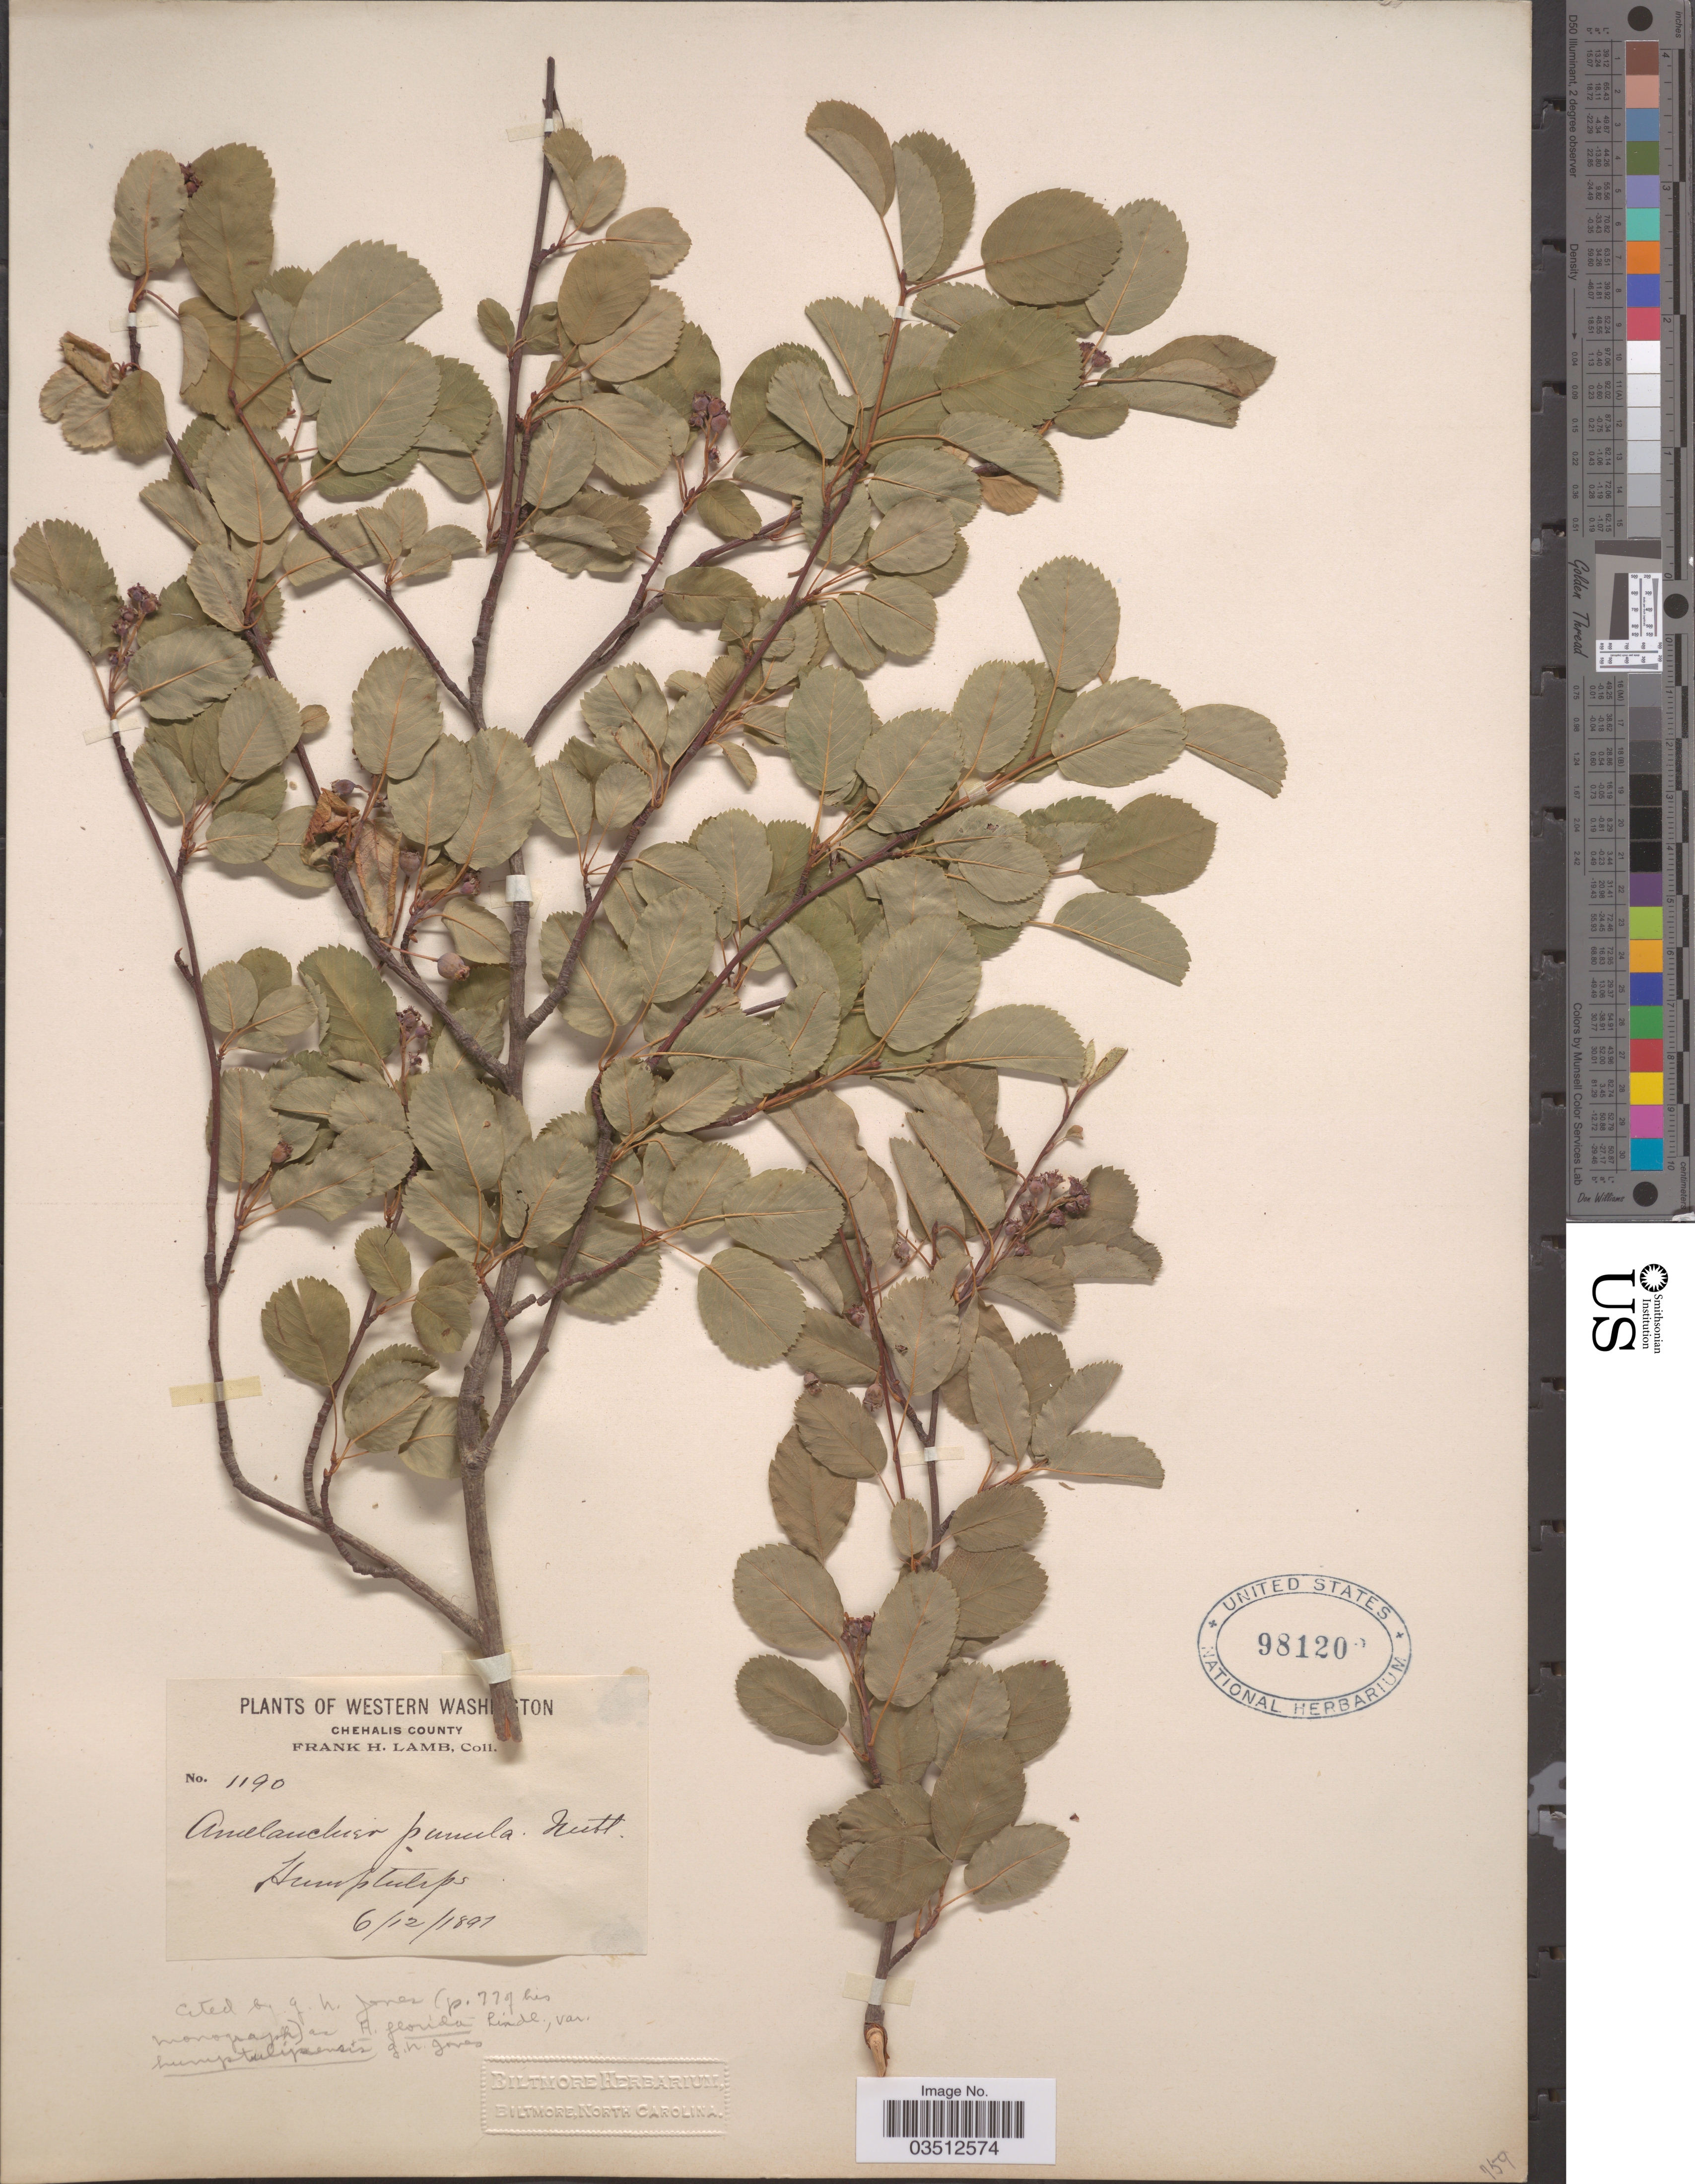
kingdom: Plantae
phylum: Tracheophyta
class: Magnoliopsida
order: Rosales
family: Rosaceae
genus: Amelanchier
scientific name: Amelanchier pumila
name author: (Nutt.) M. Roem.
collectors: F. H. Lamb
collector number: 1190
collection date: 1897-06-12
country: United States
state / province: Washington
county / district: Grays Harbor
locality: Humptulips.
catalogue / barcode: US 981202